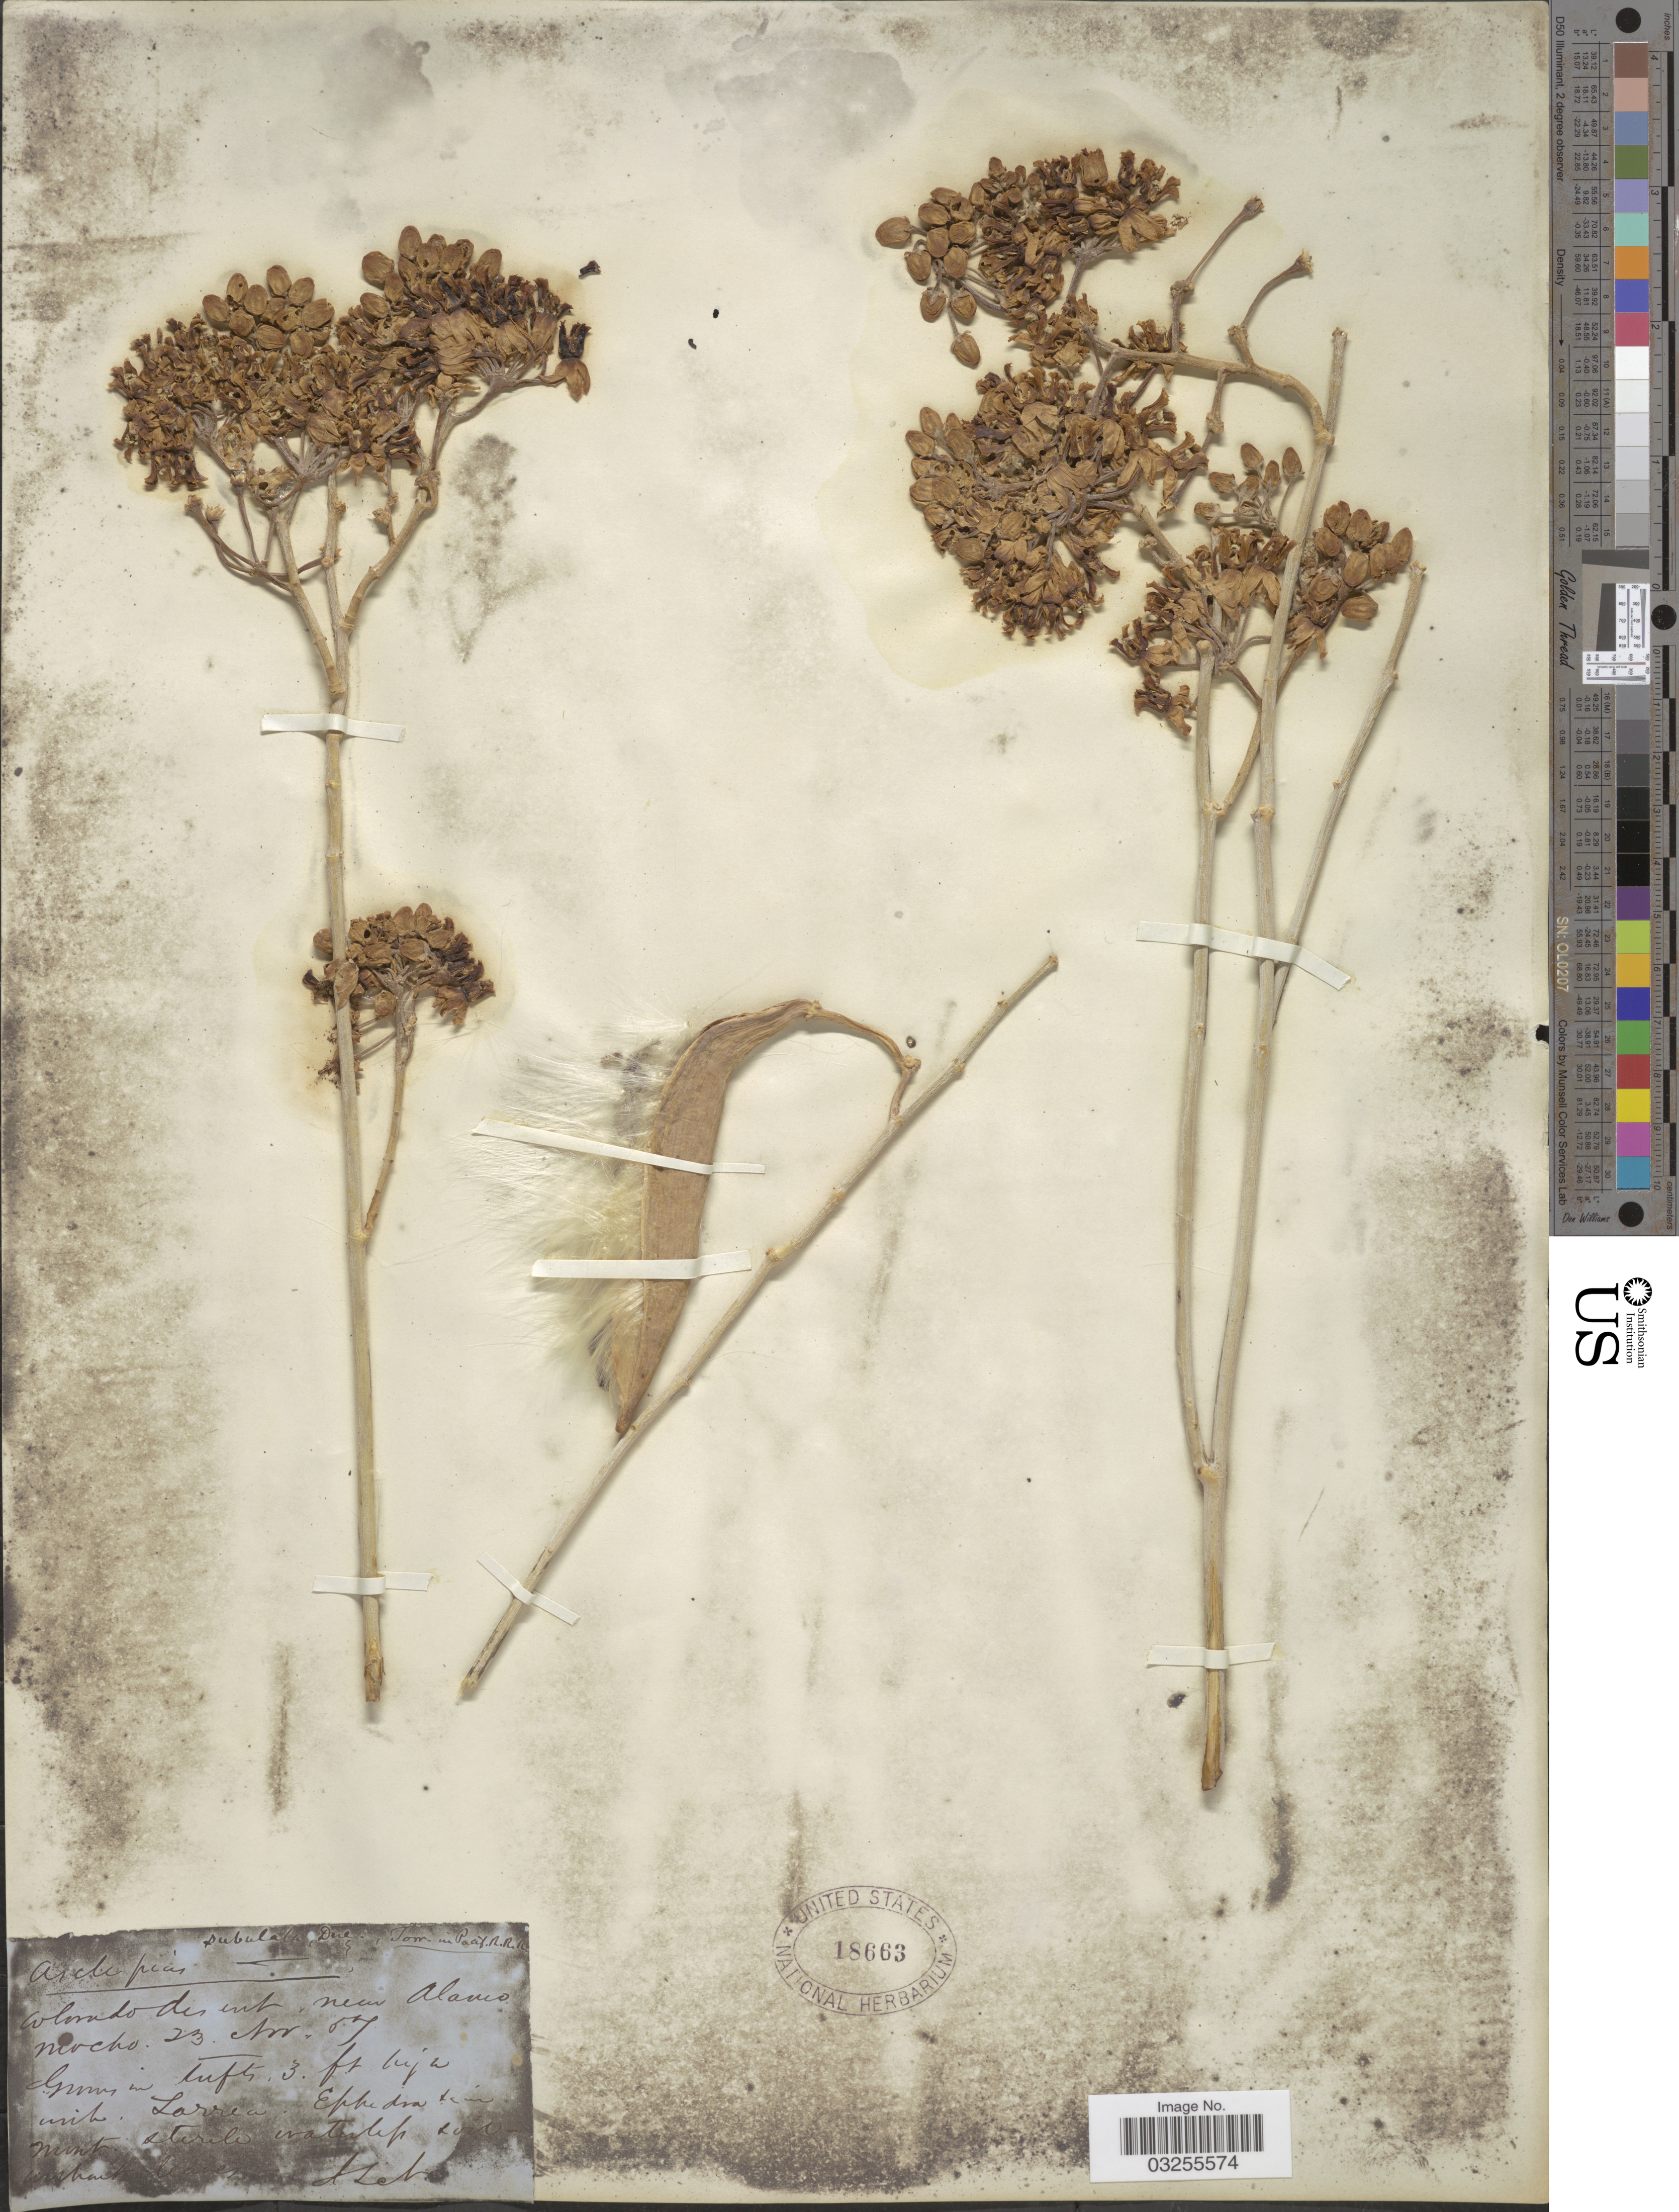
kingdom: Plantae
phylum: Tracheophyta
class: Magnoliopsida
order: Gentianales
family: Apocynaceae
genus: Asclepias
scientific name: Asclepias subulata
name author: Decne.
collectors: J. S. Newberry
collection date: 1857-11-23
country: United States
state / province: Colorado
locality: Colorado desert near Alamo mocho.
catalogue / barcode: US 18663